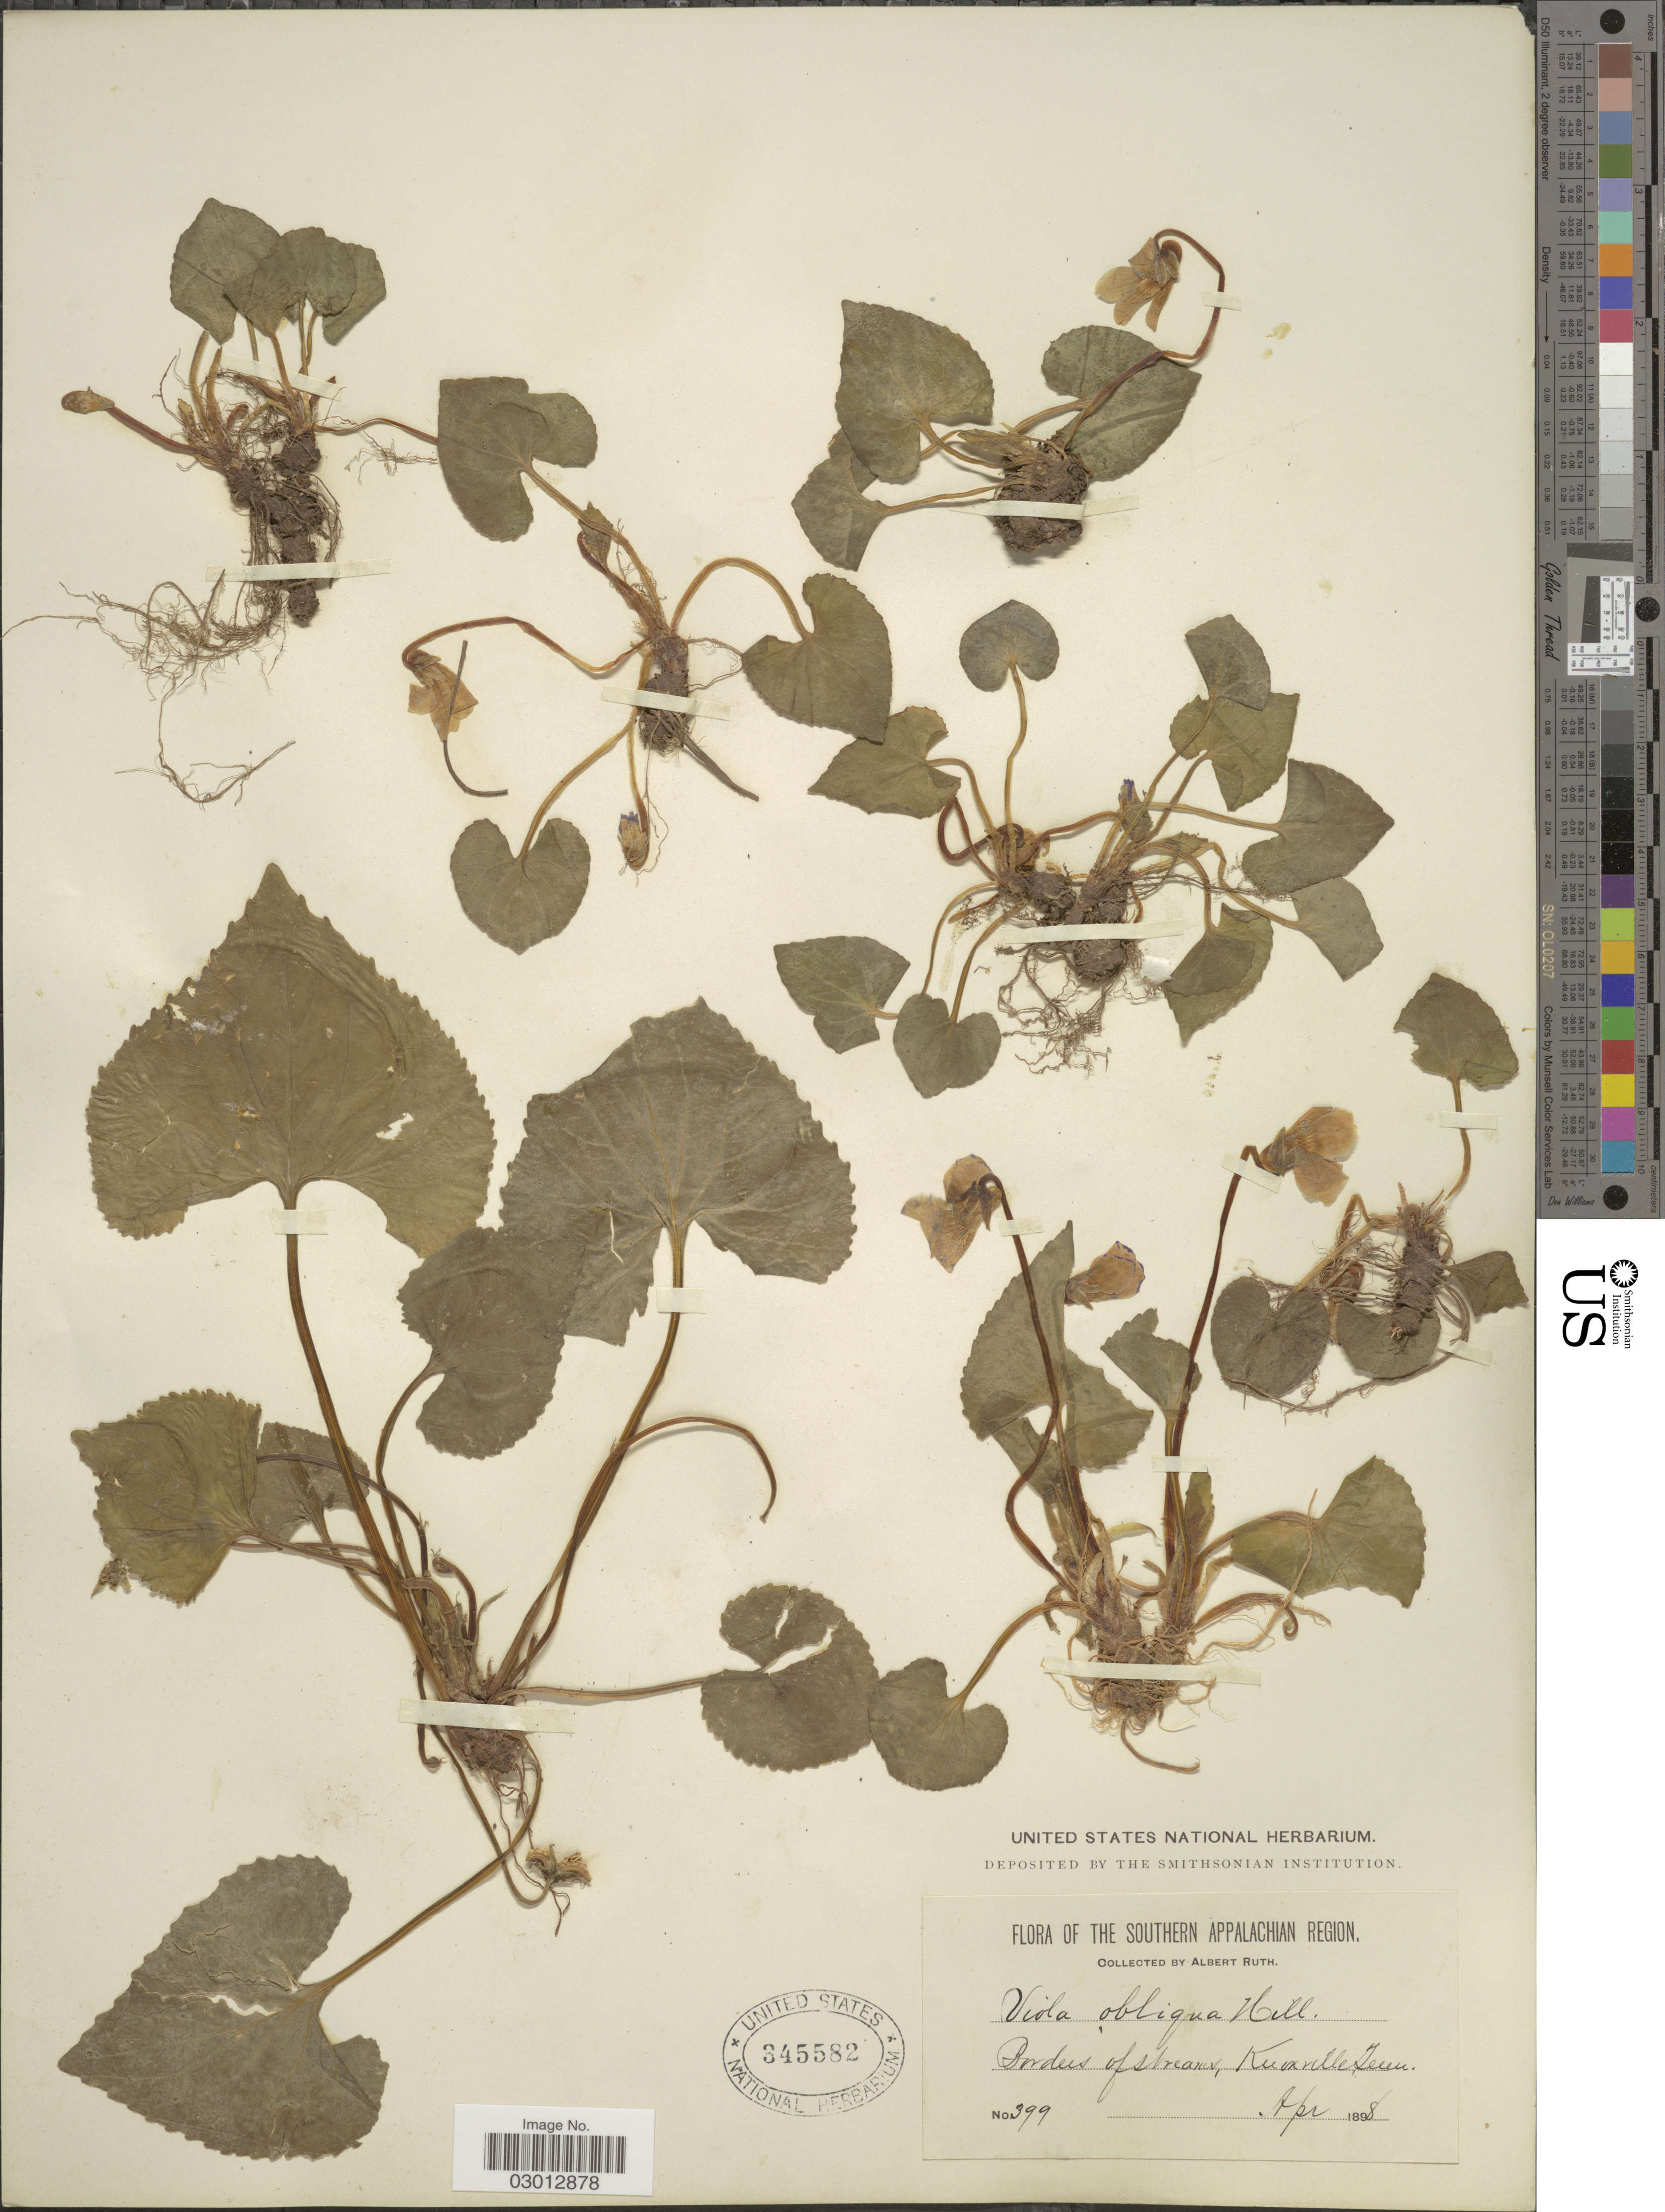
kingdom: Plantae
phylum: Tracheophyta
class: Magnoliopsida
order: Malpighiales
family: Violaceae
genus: Viola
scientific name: Viola papilionacea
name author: Pursh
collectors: A. Ruth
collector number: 399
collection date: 1898-04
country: United States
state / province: Tennessee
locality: Southern Appalachian Region. Borders of stream, Knoxville, Tenn.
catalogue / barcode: US 345582